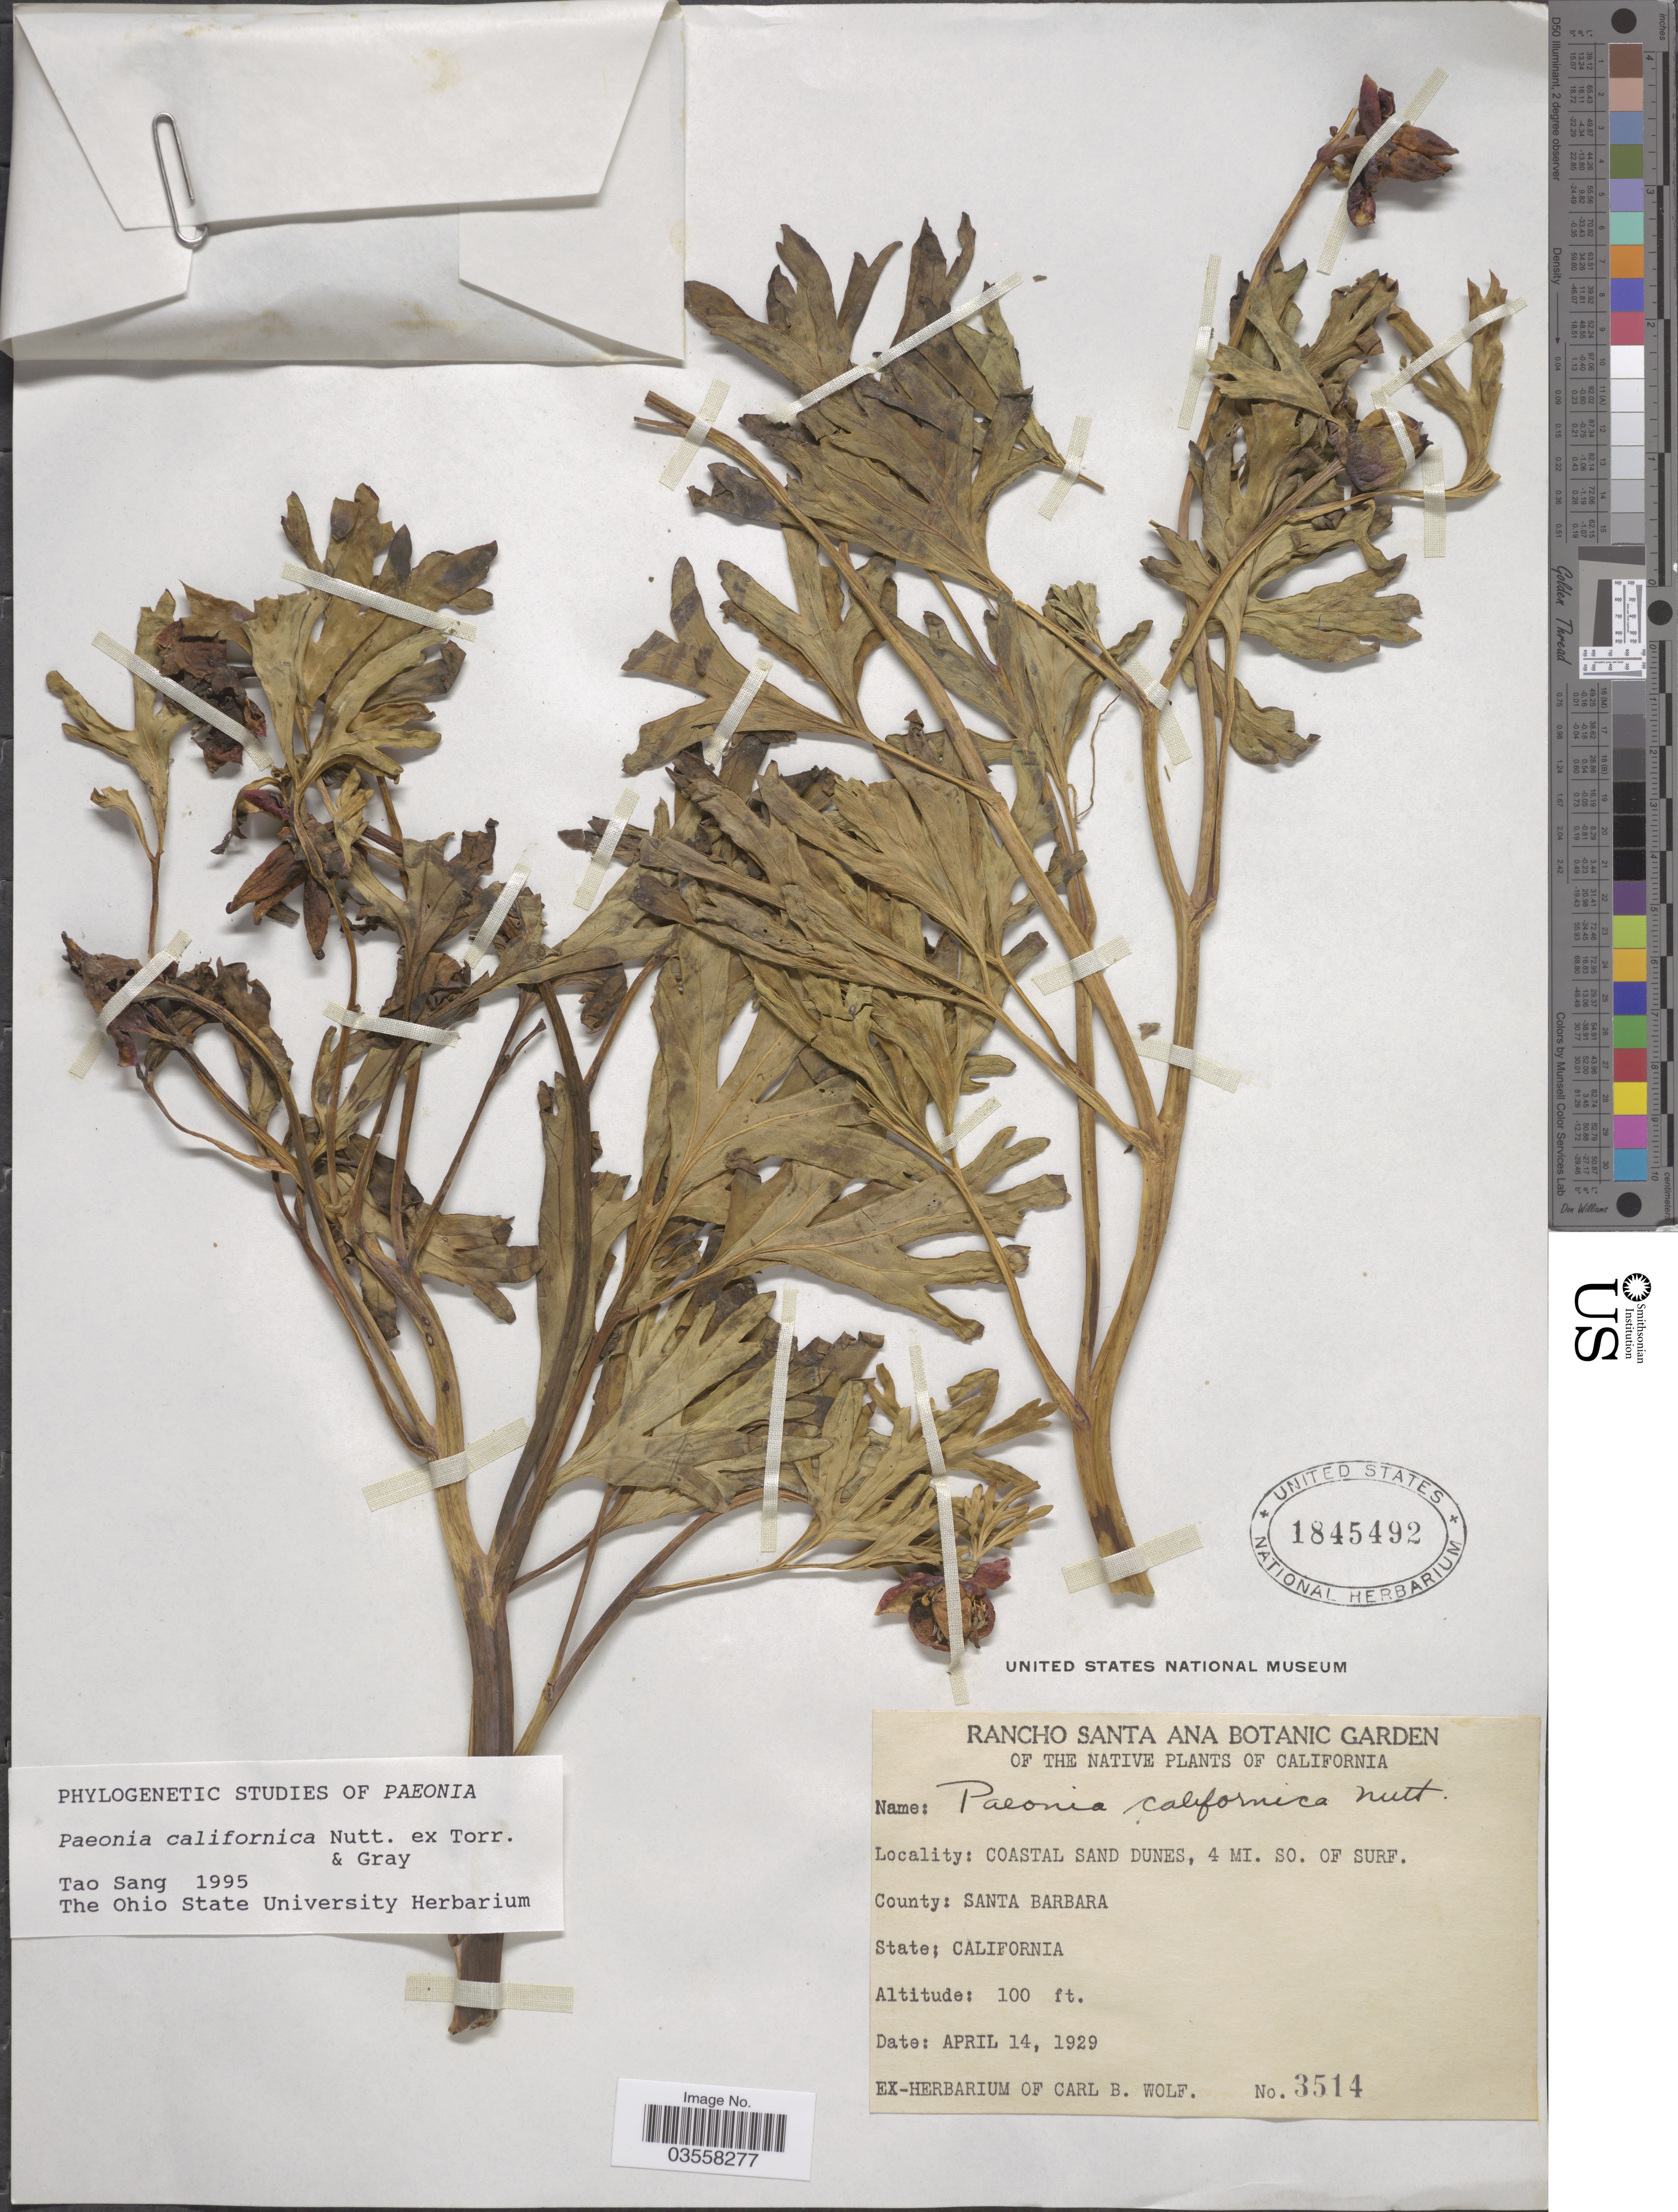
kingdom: Plantae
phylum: Tracheophyta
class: Magnoliopsida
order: Saxifragales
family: Paeoniaceae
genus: Paeonia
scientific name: Paeonia californica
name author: Nutt. ex Torr. & A. Gray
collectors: ex herb. Carl B. Wolf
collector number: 3514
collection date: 1929-04-14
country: United States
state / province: California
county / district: Santa Barbara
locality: Coastal sand dunes, 4 mi. SO. of Surf. County: Santa Barbara.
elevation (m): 30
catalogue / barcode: US 1845492